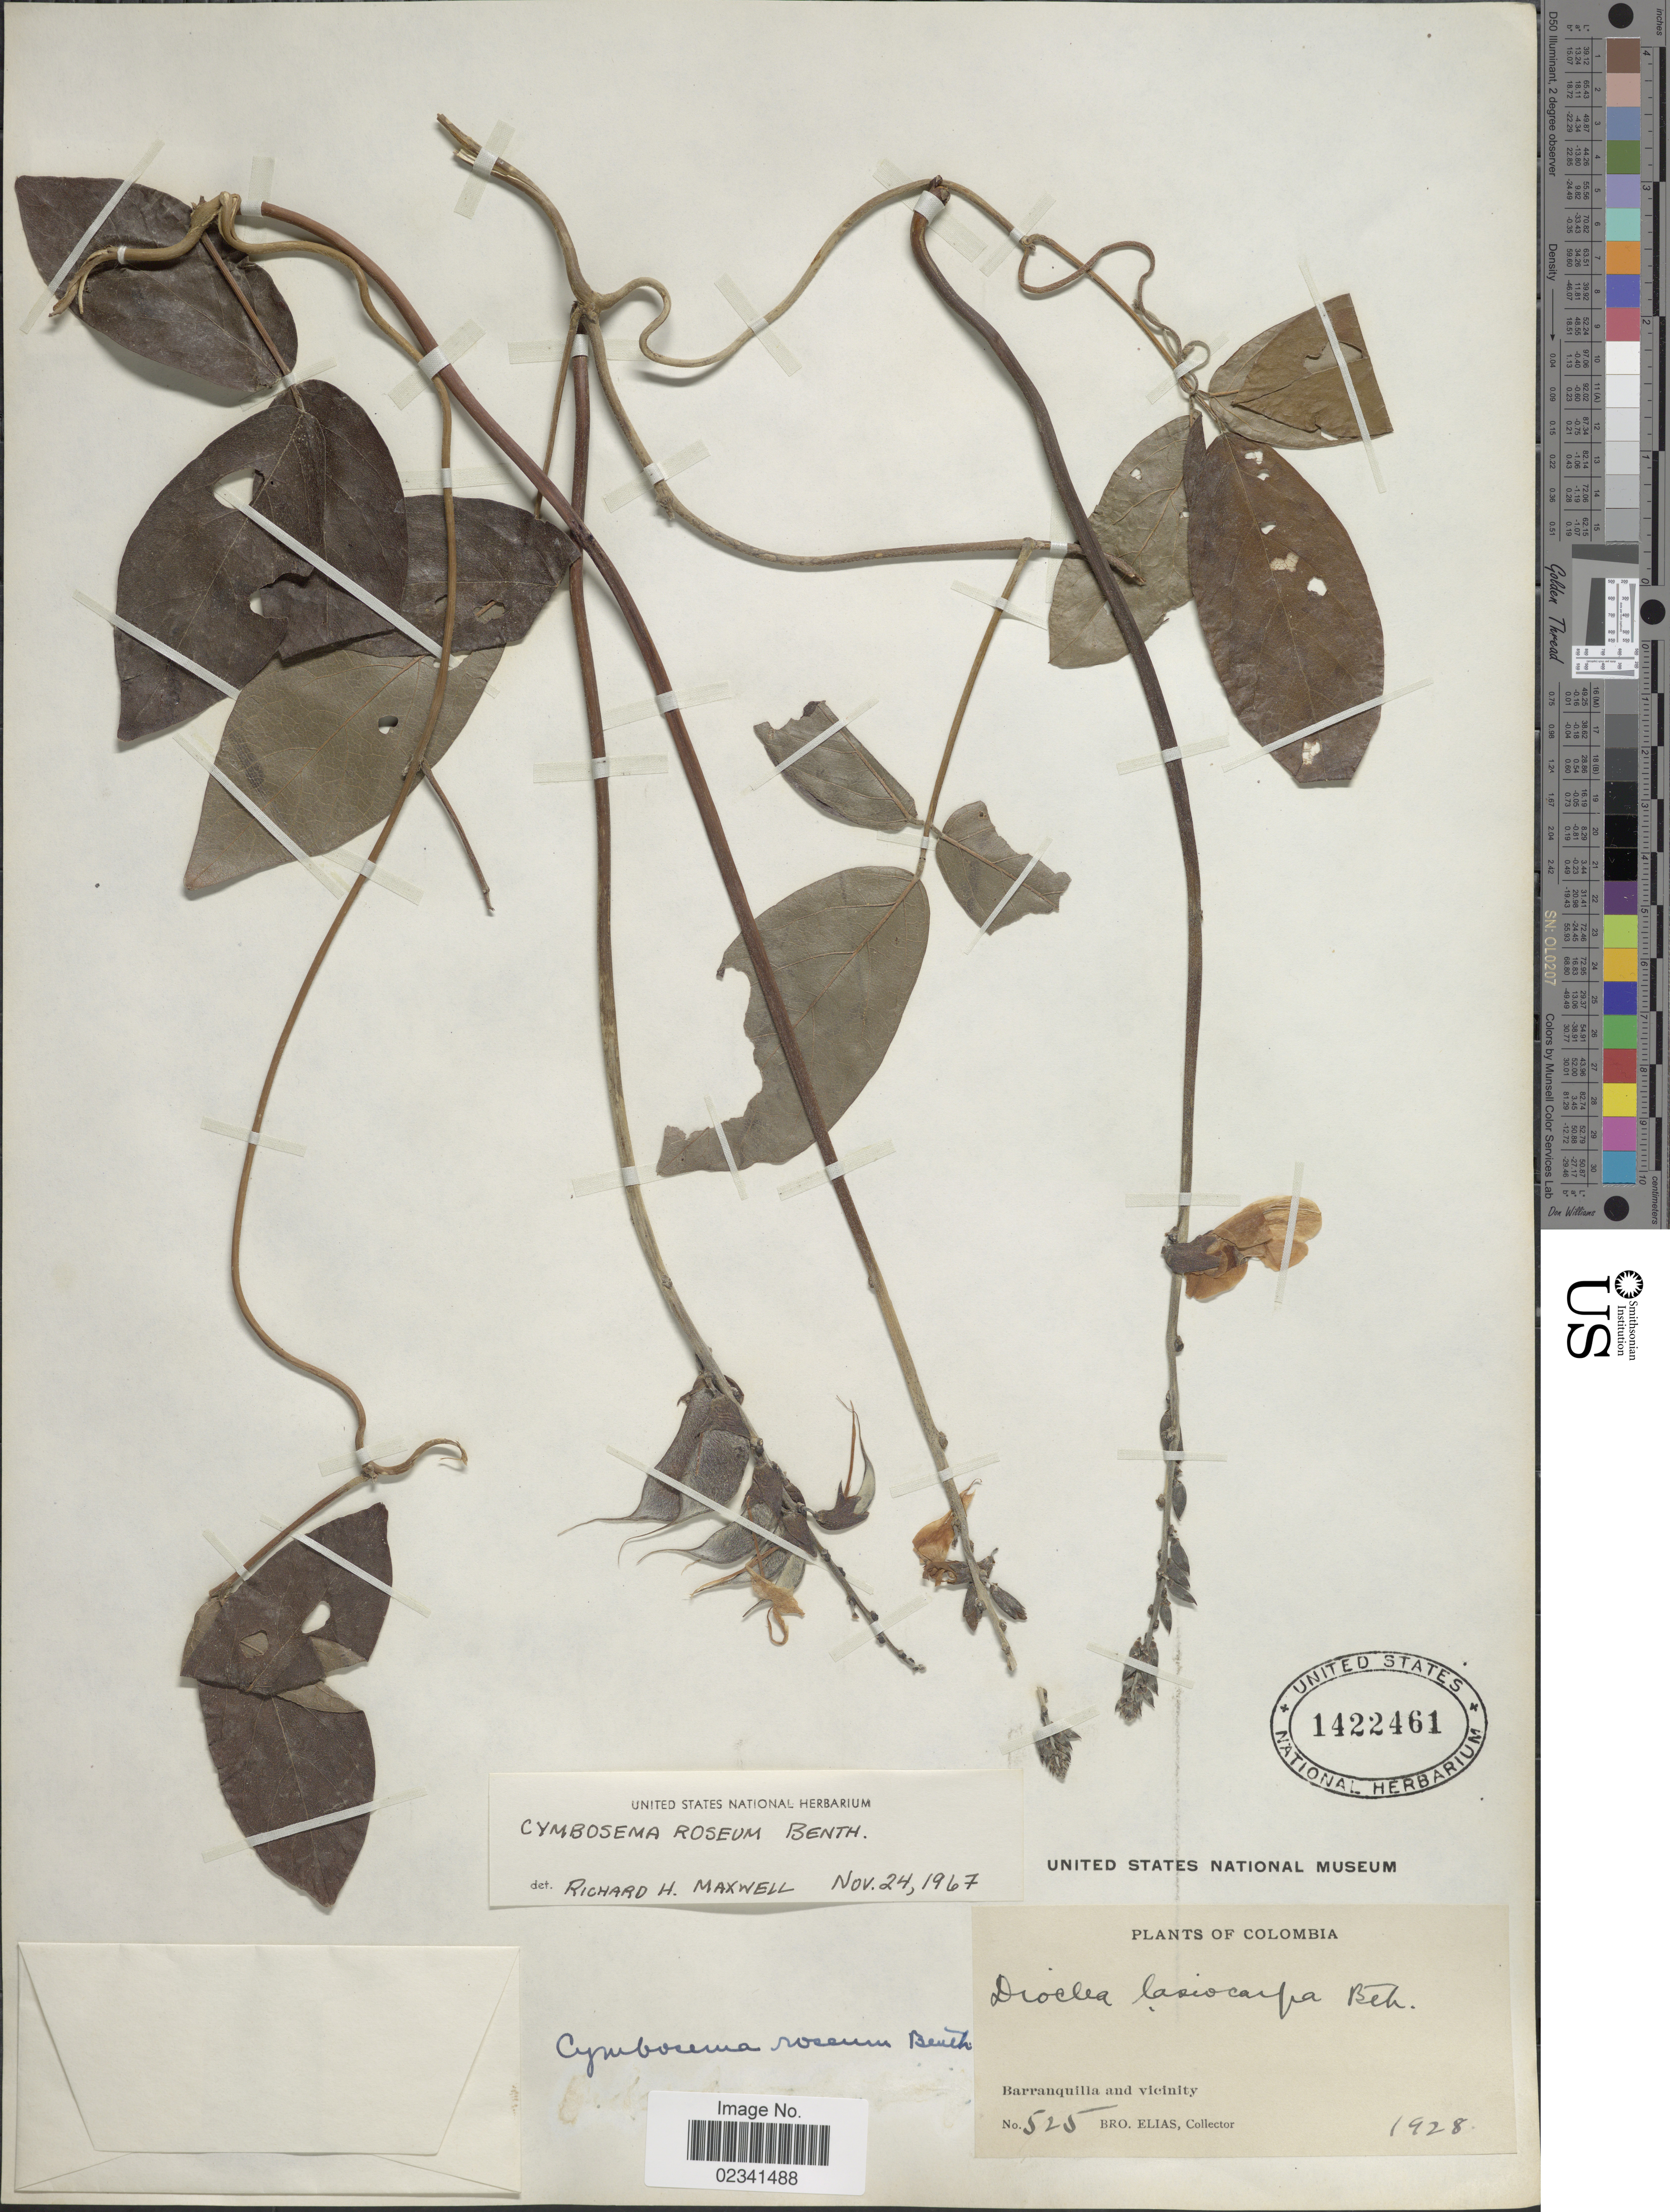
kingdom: Plantae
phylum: Tracheophyta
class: Magnoliopsida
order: Fabales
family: Fabaceae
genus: Cymbosema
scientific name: Cymbosema roseum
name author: Benth.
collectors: Bro. Elias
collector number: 525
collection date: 1928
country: Colombia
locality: Barranquilla and vicinity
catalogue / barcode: US 1422461